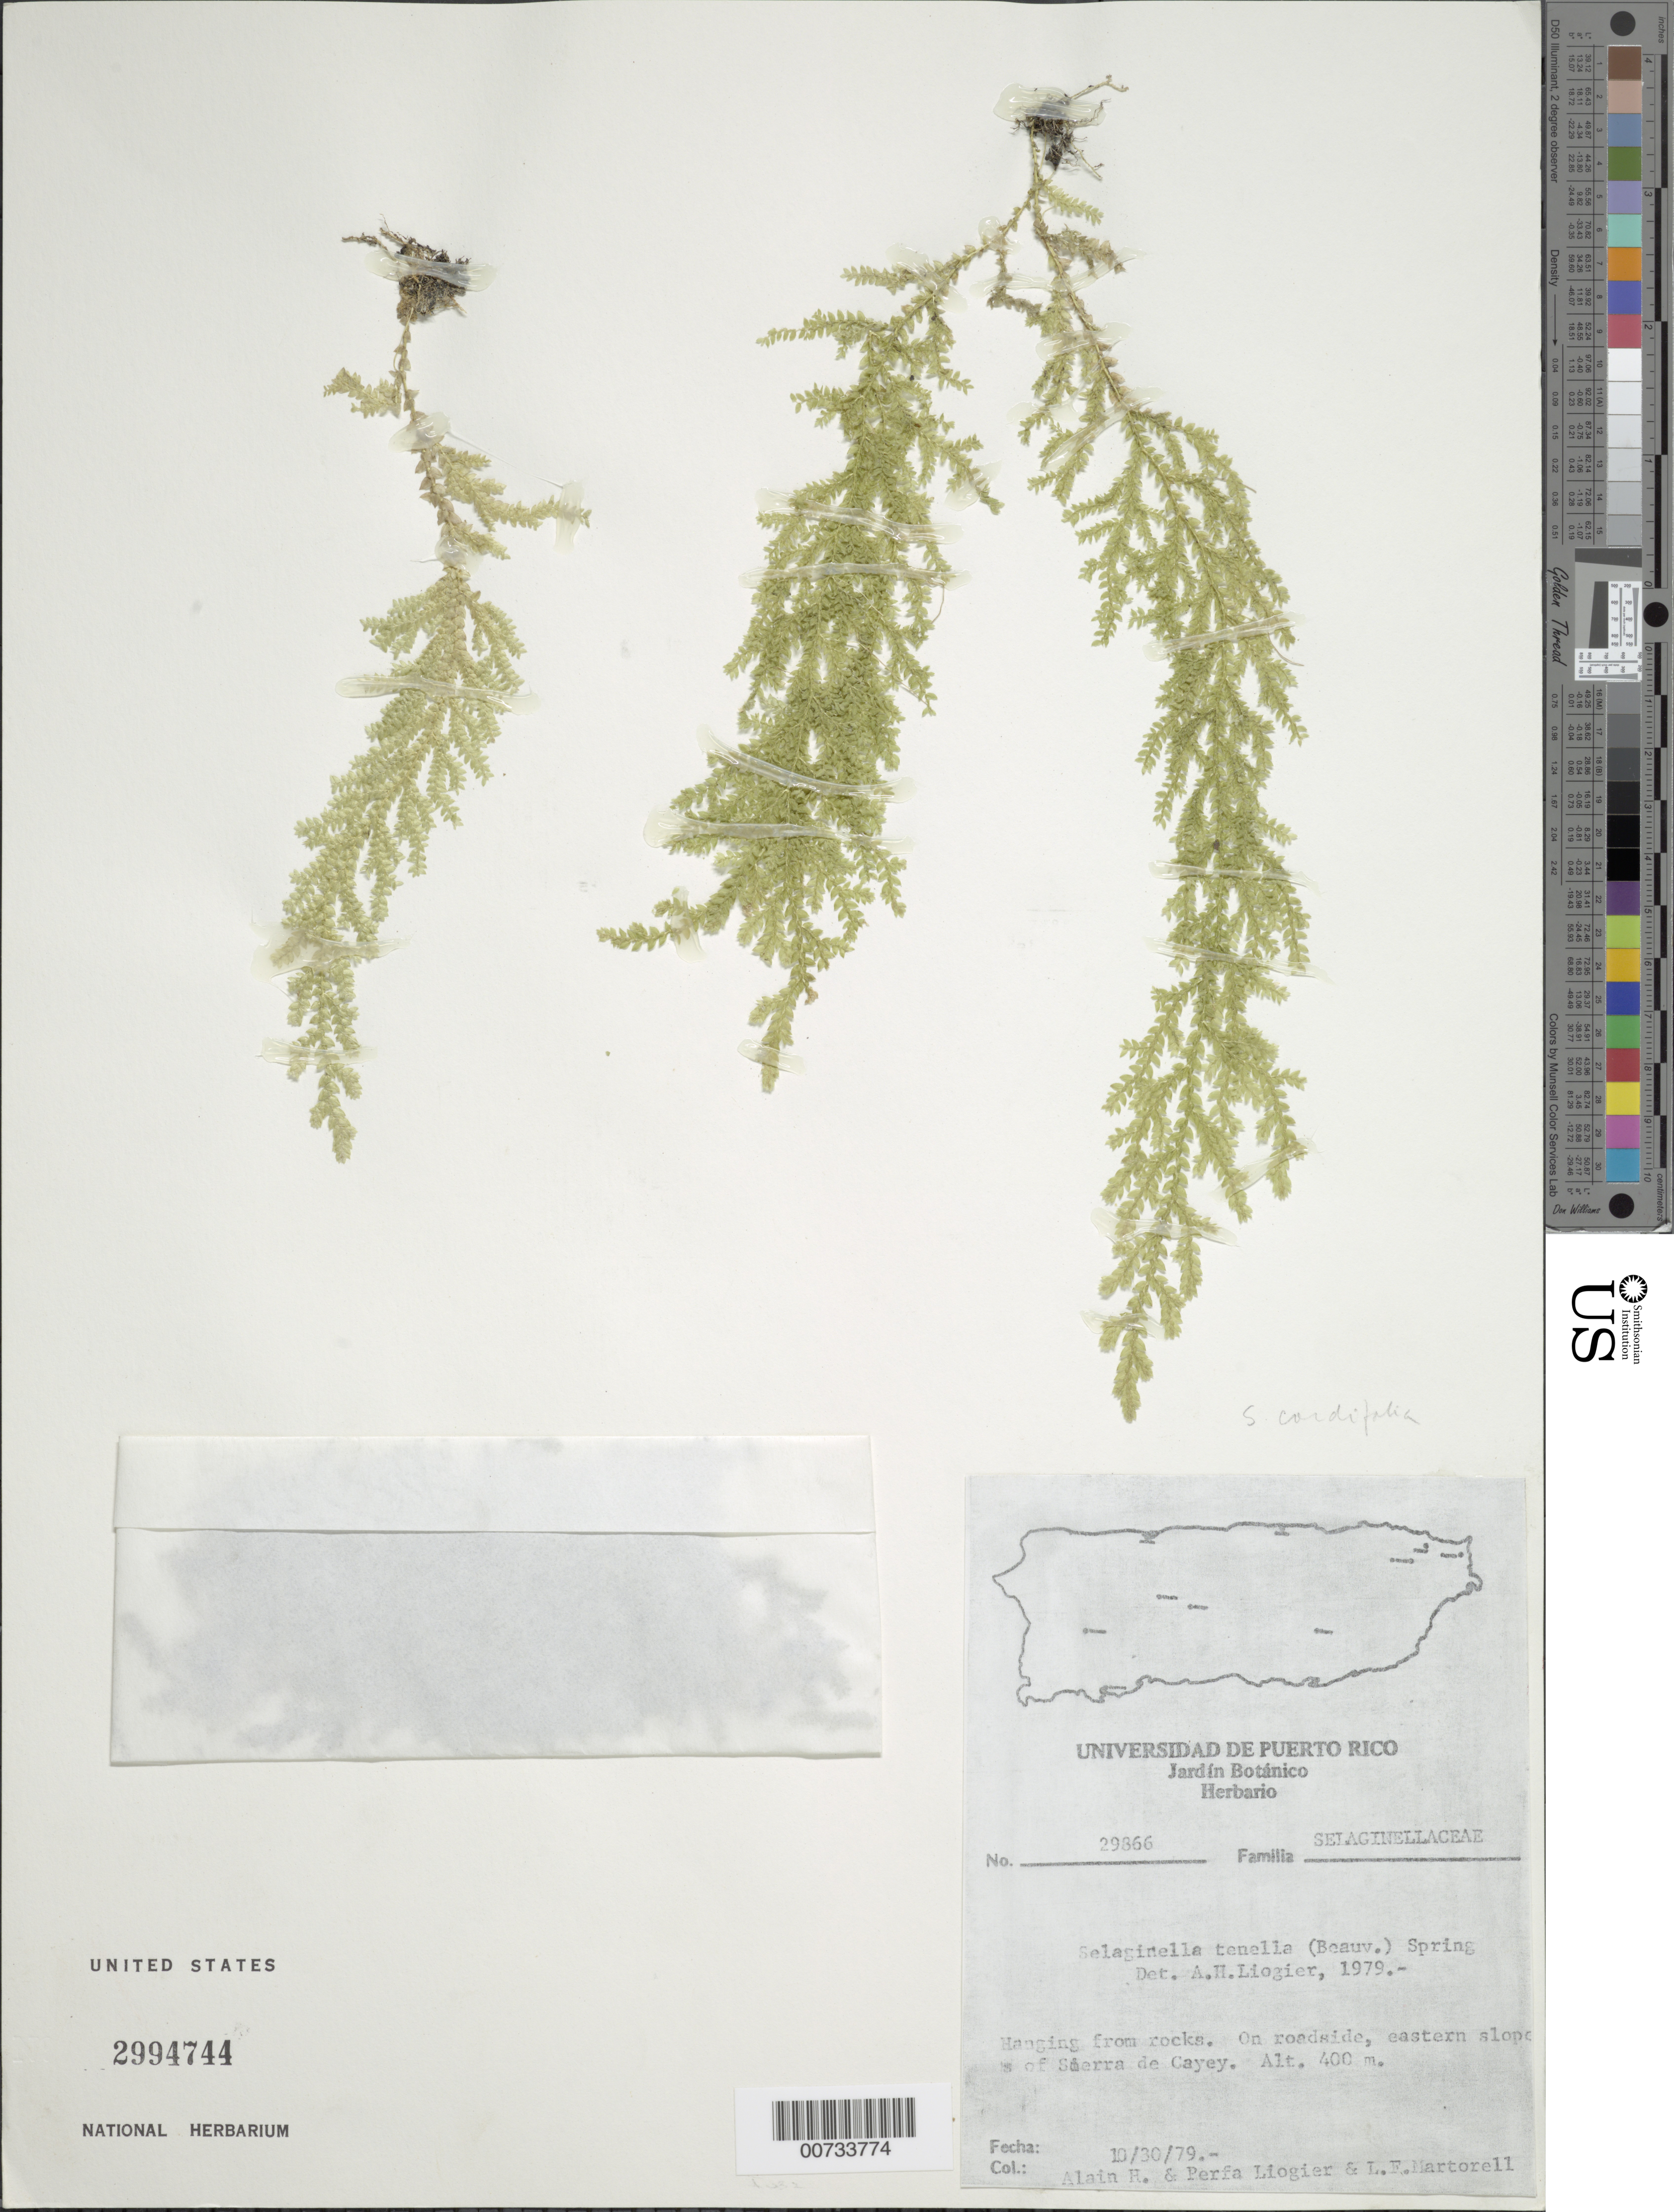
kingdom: Plantae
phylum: Tracheophyta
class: Lycopodiopsida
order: Selaginellales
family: Selaginellaceae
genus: Selaginella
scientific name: Selaginella cordifolia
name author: (Desv. ex Poir.) Spring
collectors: A. H. Liogier, M. P. Liogier & L. Martorell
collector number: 29866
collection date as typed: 30 Oct 1979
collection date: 1979-10-30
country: Puerto Rico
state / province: Cayey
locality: Sierra de Cayey, E slope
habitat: Roadside; hanging from rocks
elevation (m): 400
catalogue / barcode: US 2994744